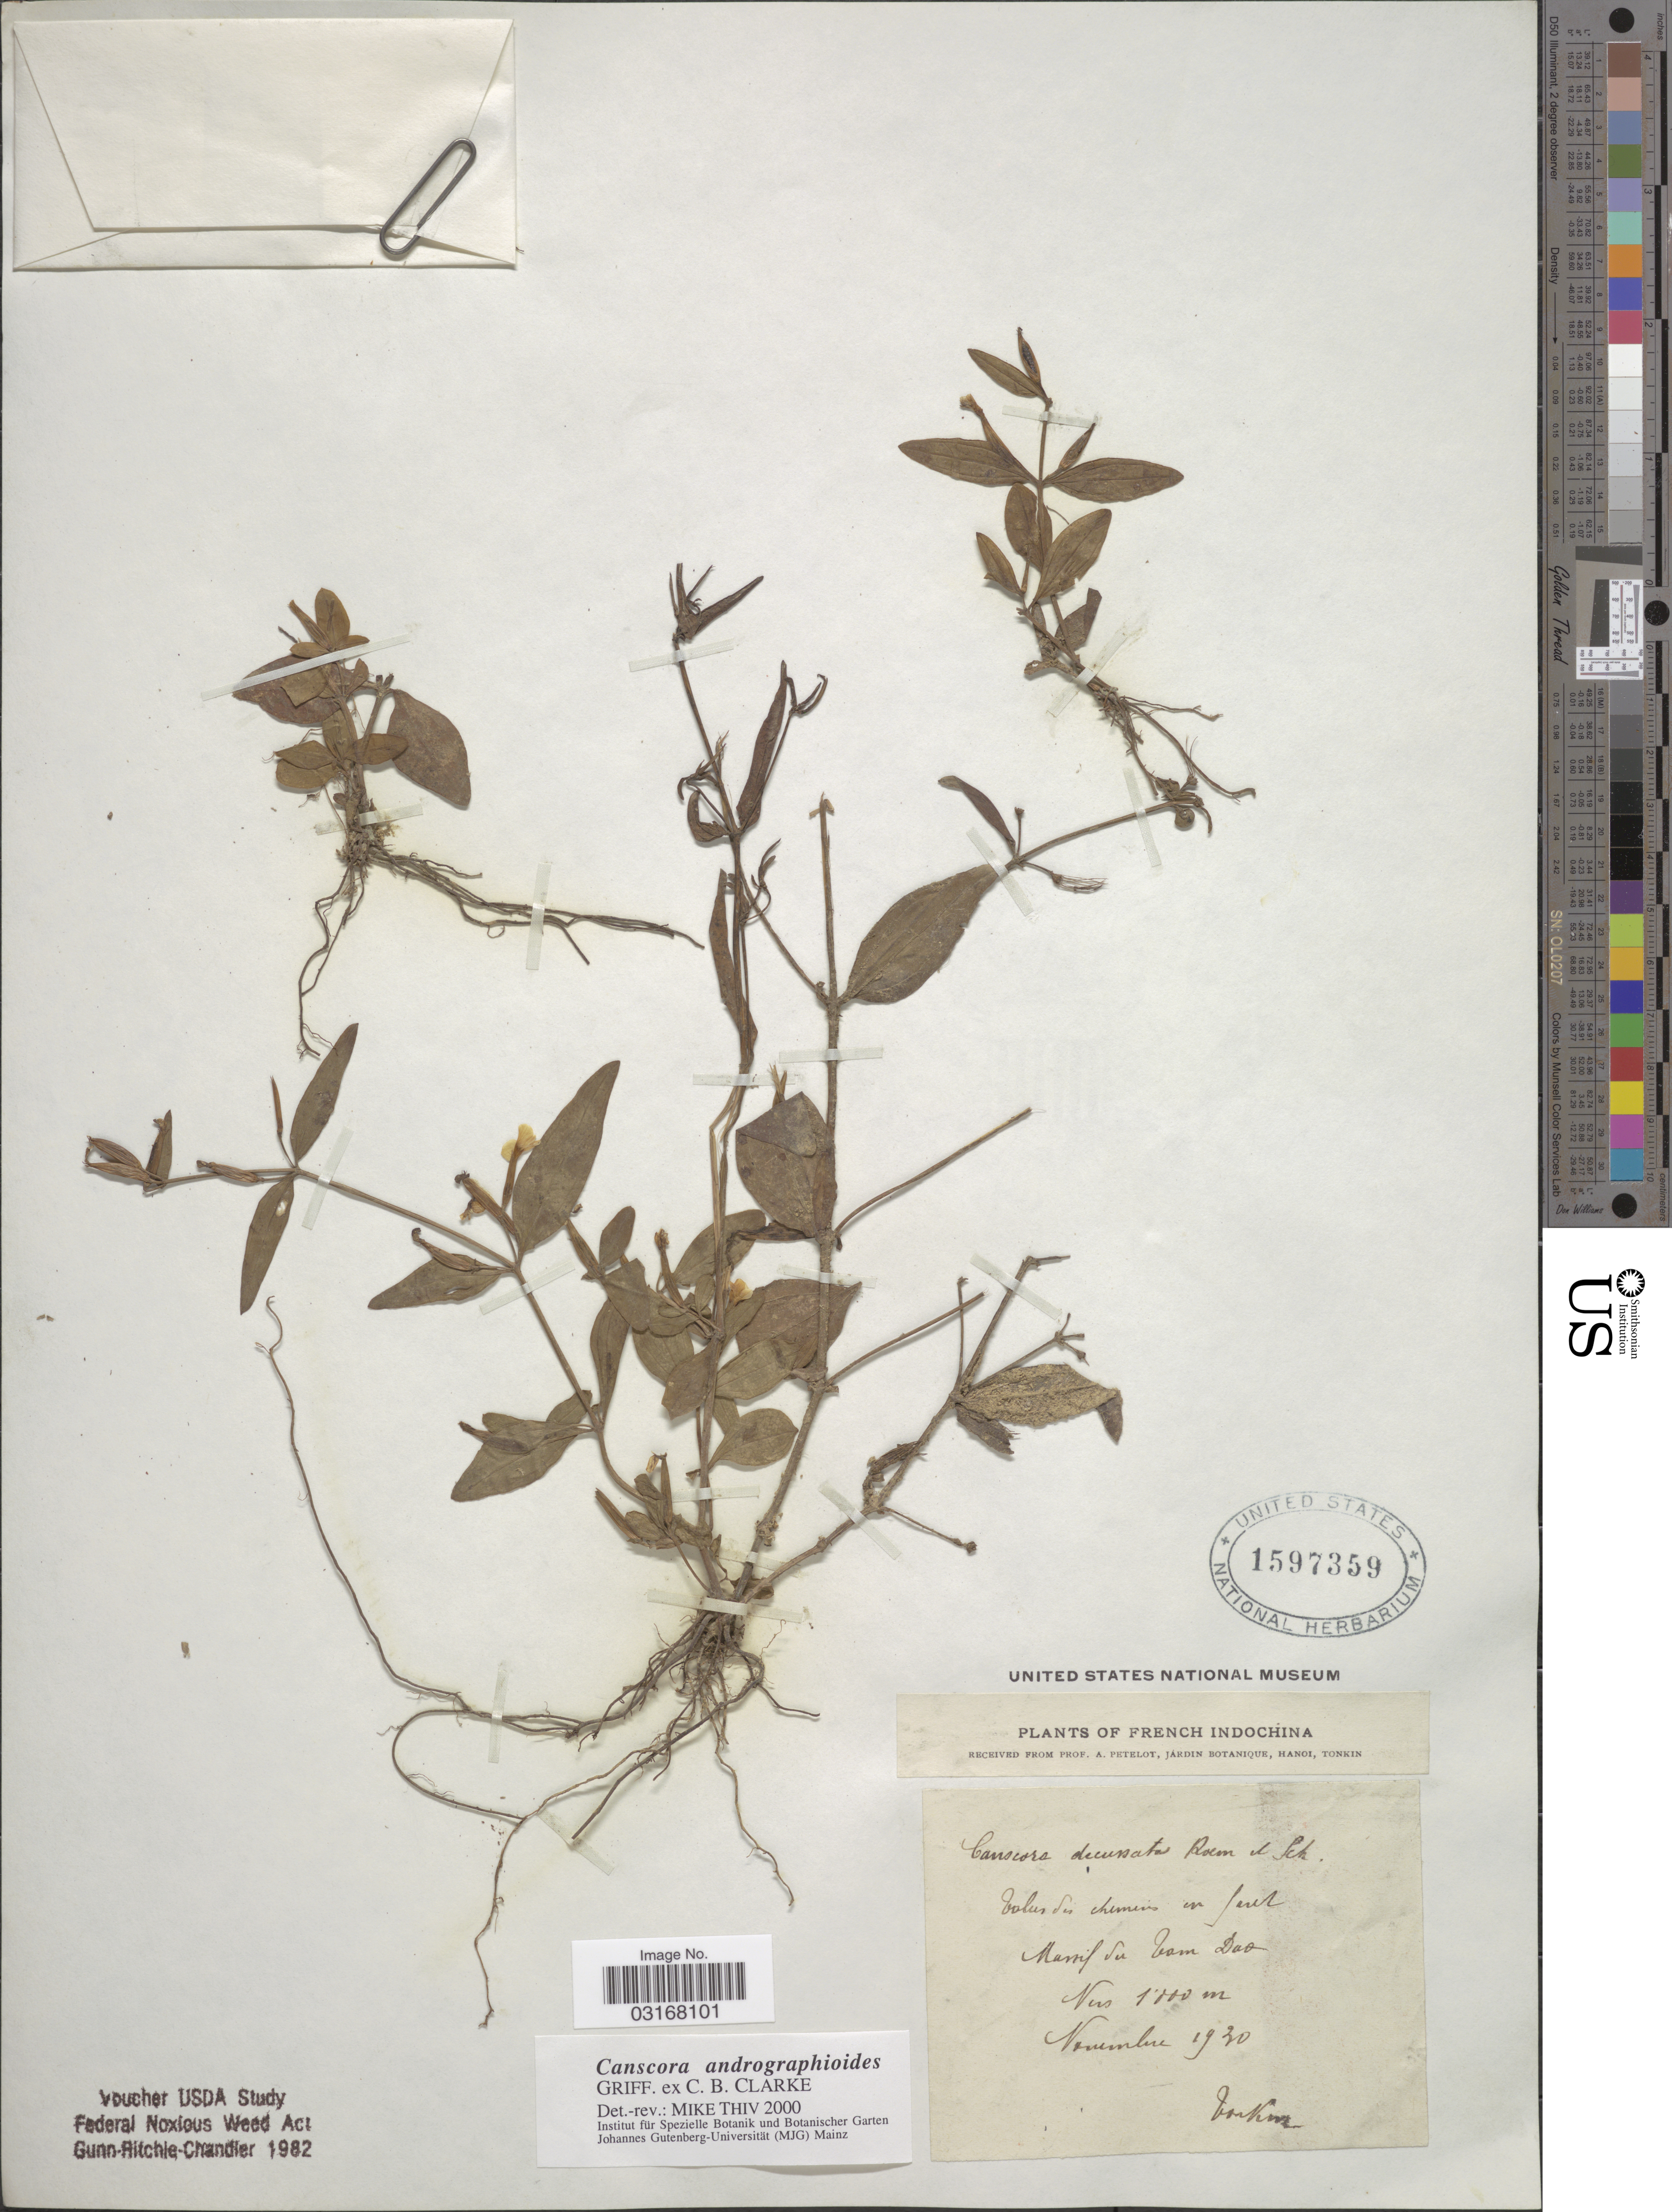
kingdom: Plantae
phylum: Tracheophyta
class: Magnoliopsida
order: Gentianales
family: Gentianaceae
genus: Canscora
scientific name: Canscora andrographioides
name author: Griff. ex C.B. Clarke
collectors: P. A. Pételot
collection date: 1930-11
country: Vietnam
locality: French Indochina. Massif du Tam [interpreted] Dao.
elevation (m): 1000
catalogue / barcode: US 1597359